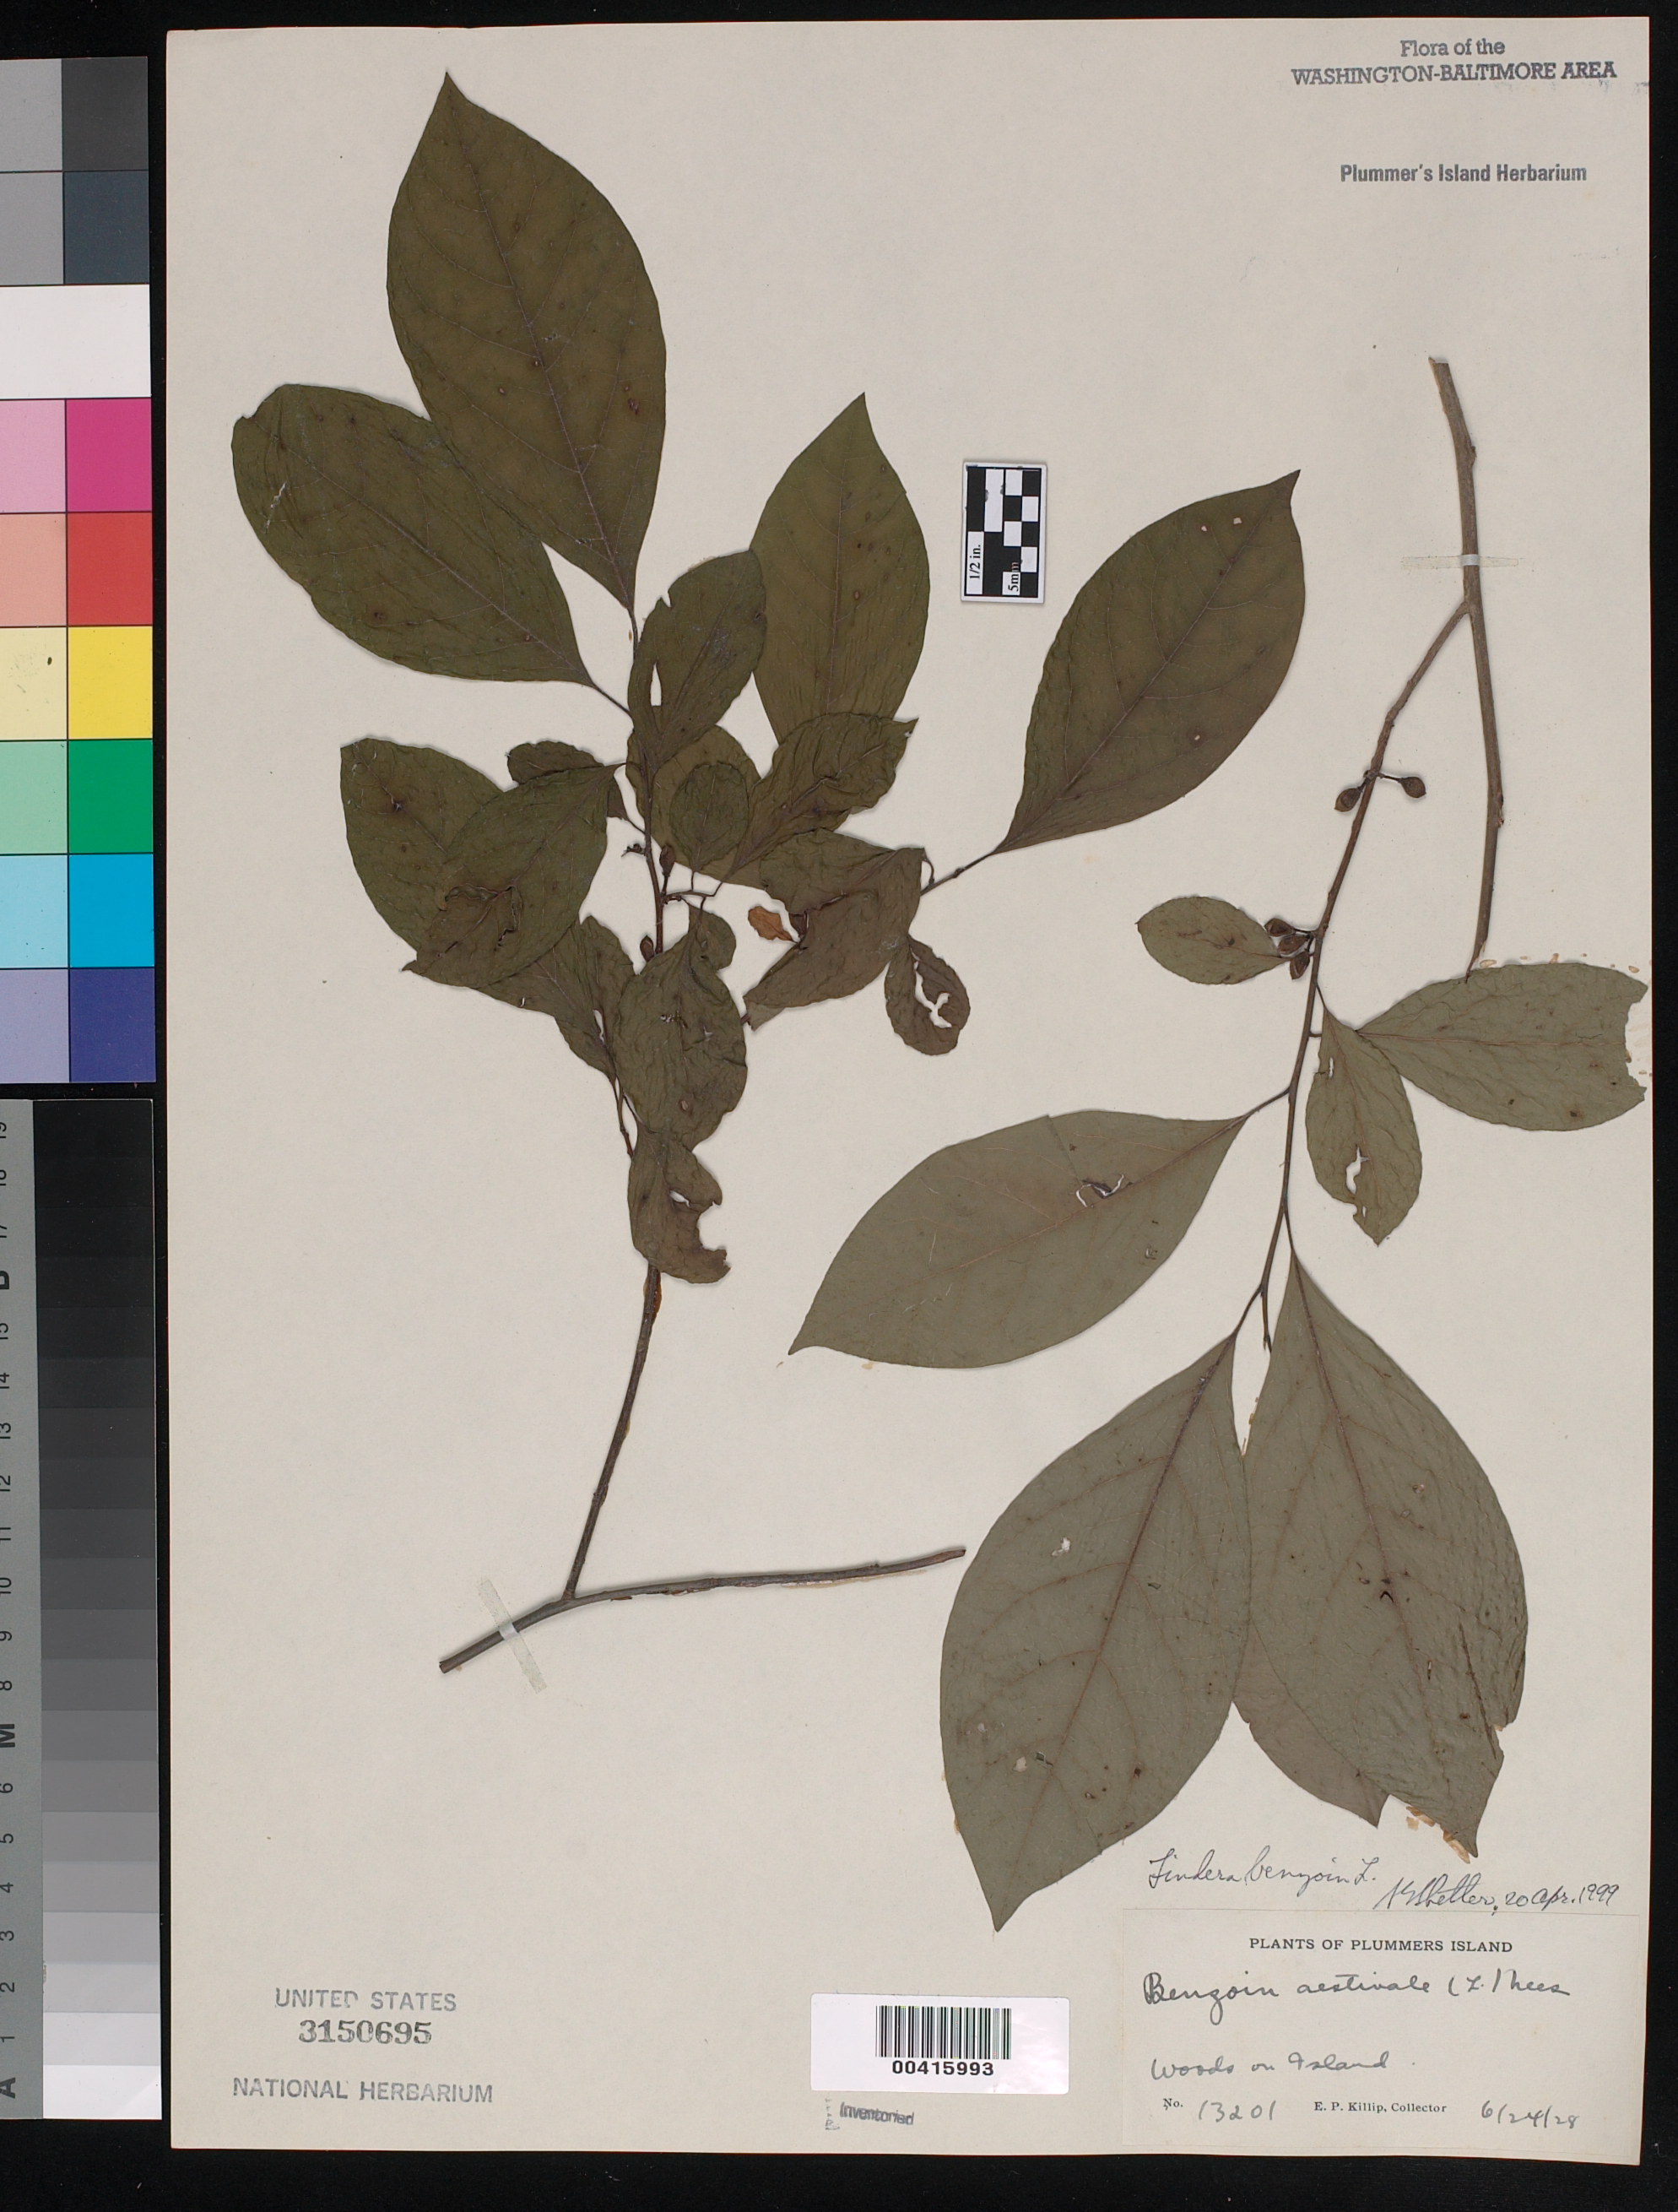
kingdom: Plantae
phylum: Tracheophyta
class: Magnoliopsida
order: Laurales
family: Lauraceae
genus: Lindera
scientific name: Lindera benzoin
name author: (L.) Blume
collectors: E. P. Killip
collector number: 13201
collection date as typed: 24 Jun 1928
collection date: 1928-06-24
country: United States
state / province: Maryland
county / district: Montgomery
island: Plummers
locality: Plummer's Island C. & O. Canal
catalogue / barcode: US 3150695